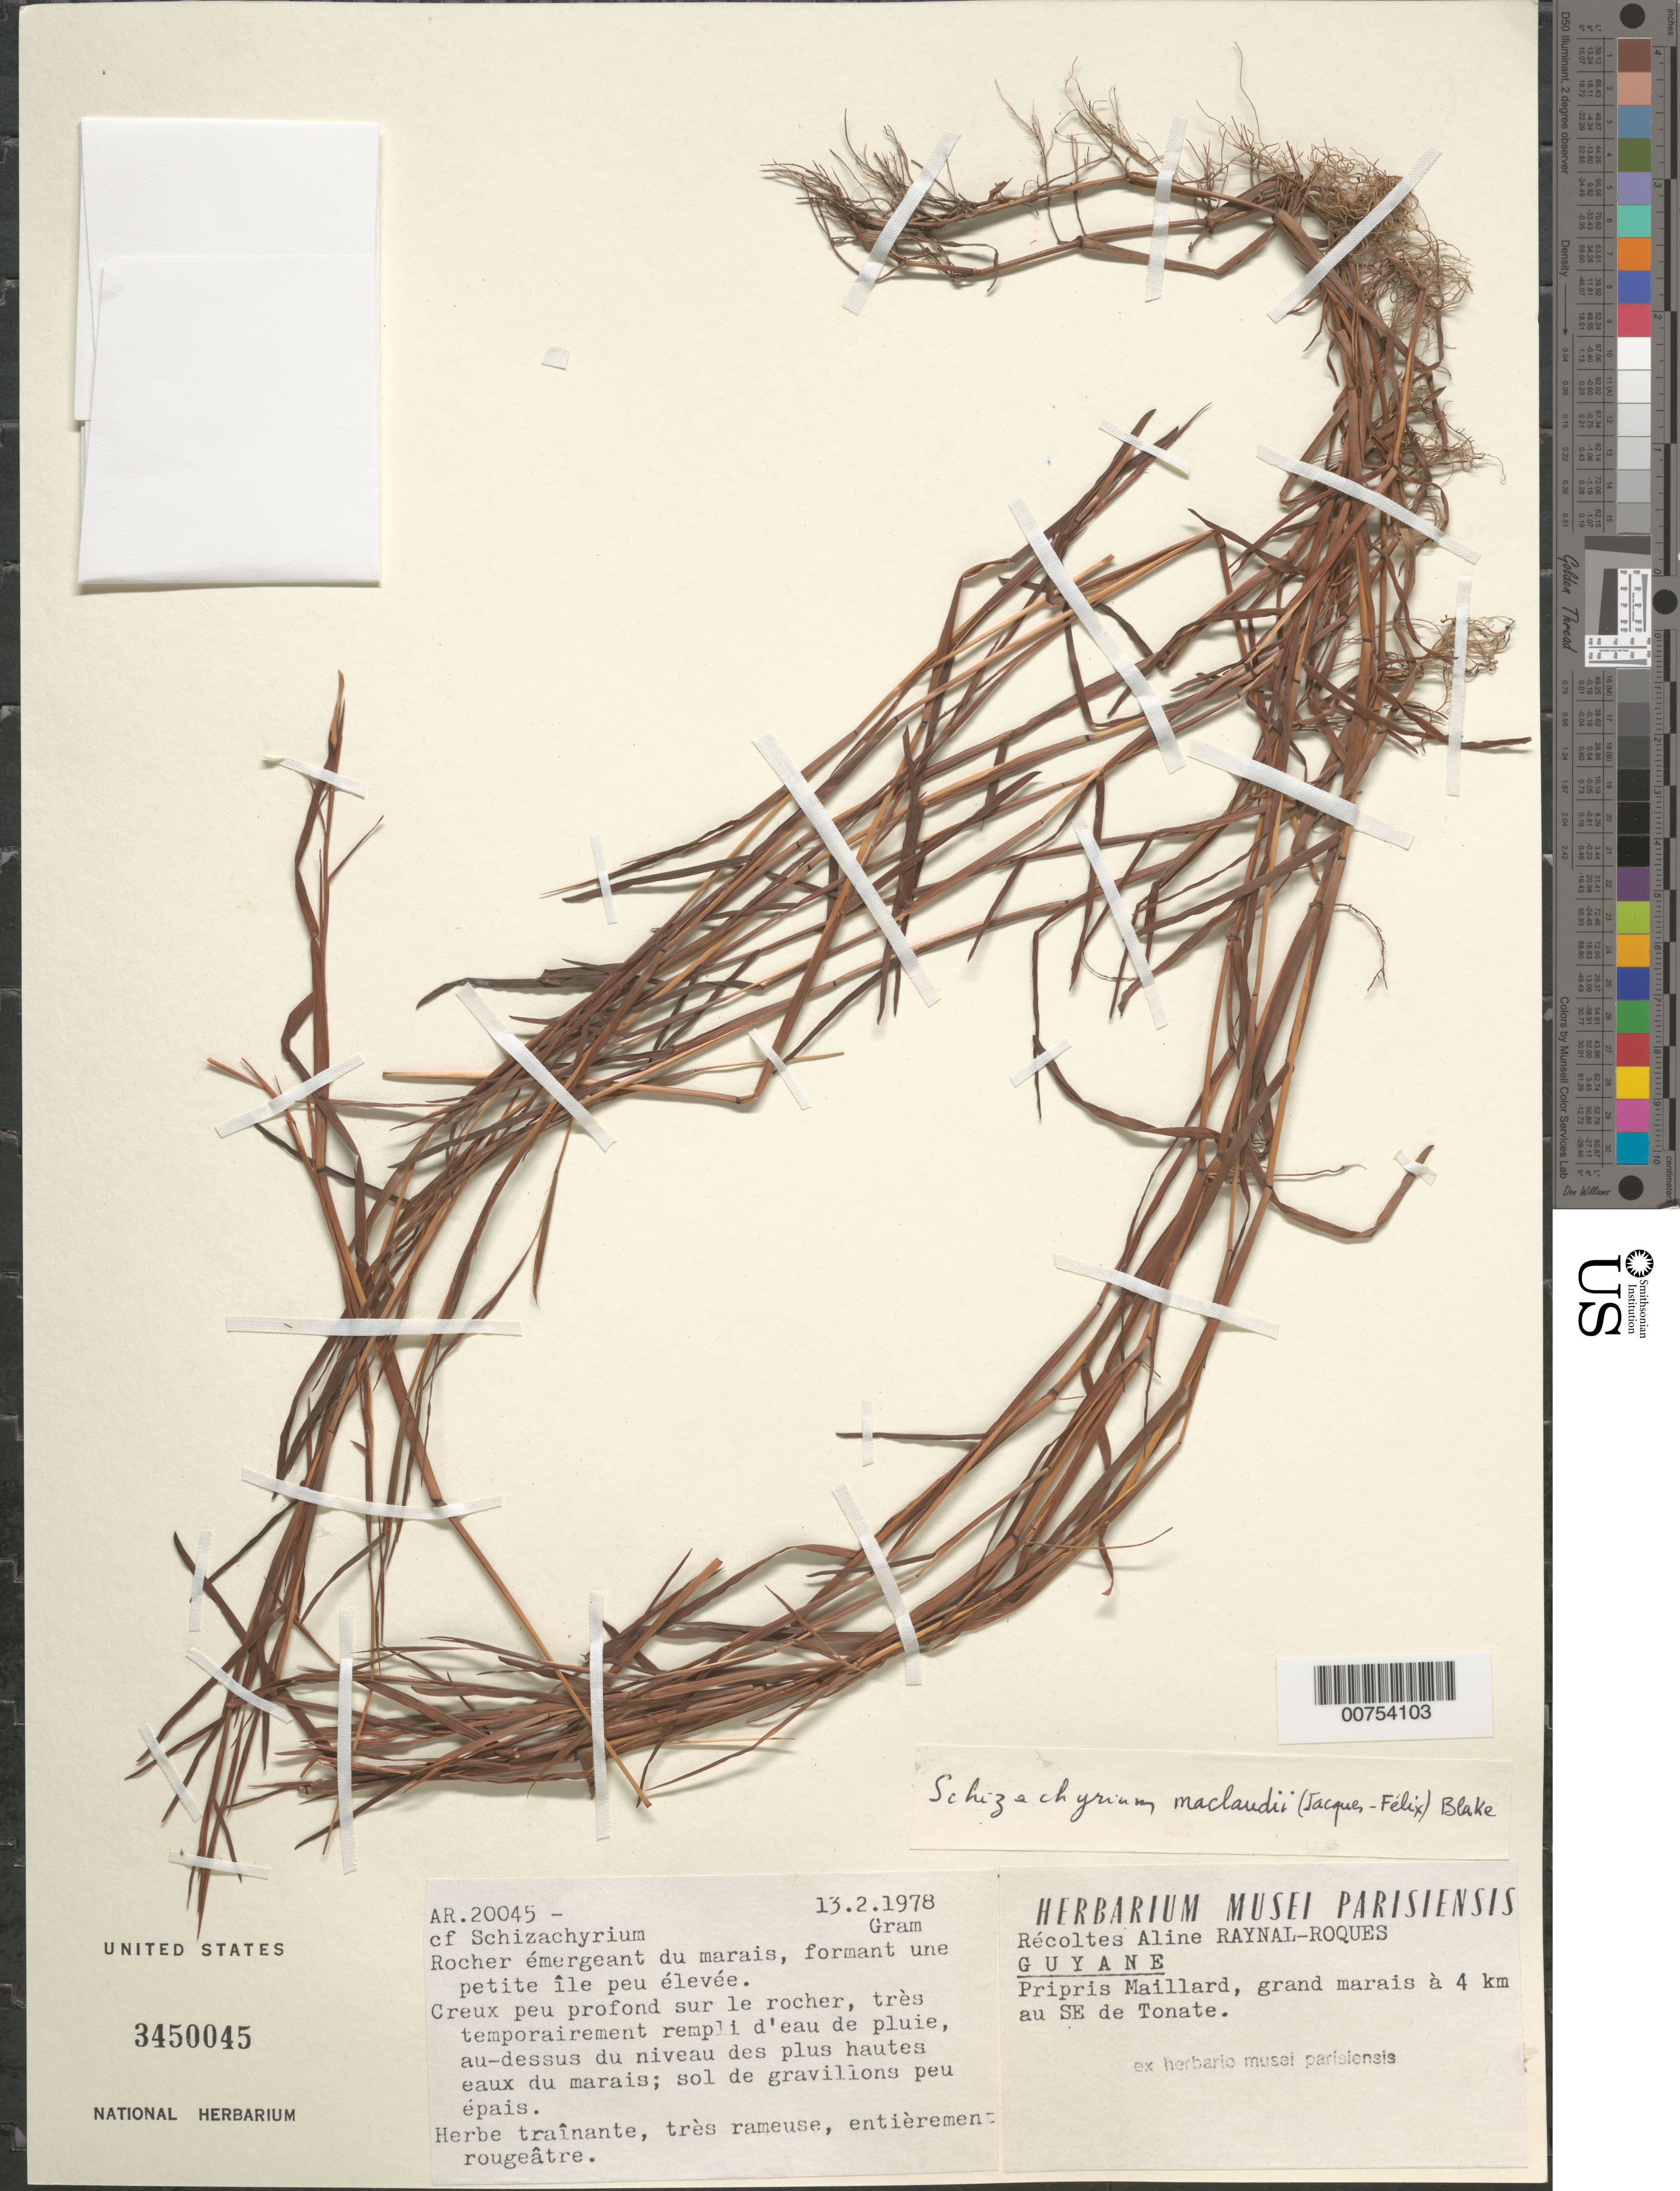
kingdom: Plantae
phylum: Tracheophyta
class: Liliopsida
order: Poales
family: Poaceae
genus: Schizachyrium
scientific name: Schizachyrium maclaudii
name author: S.T. Blake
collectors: A. M. Raynal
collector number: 20045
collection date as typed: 13-Feb-78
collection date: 1978-02-13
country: French Guiana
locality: Pripris Maillard, grand marais a 4 km SE de Tonate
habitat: Rocher emergeant du marais, formant une petite ile peu elevee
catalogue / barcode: US 3450045